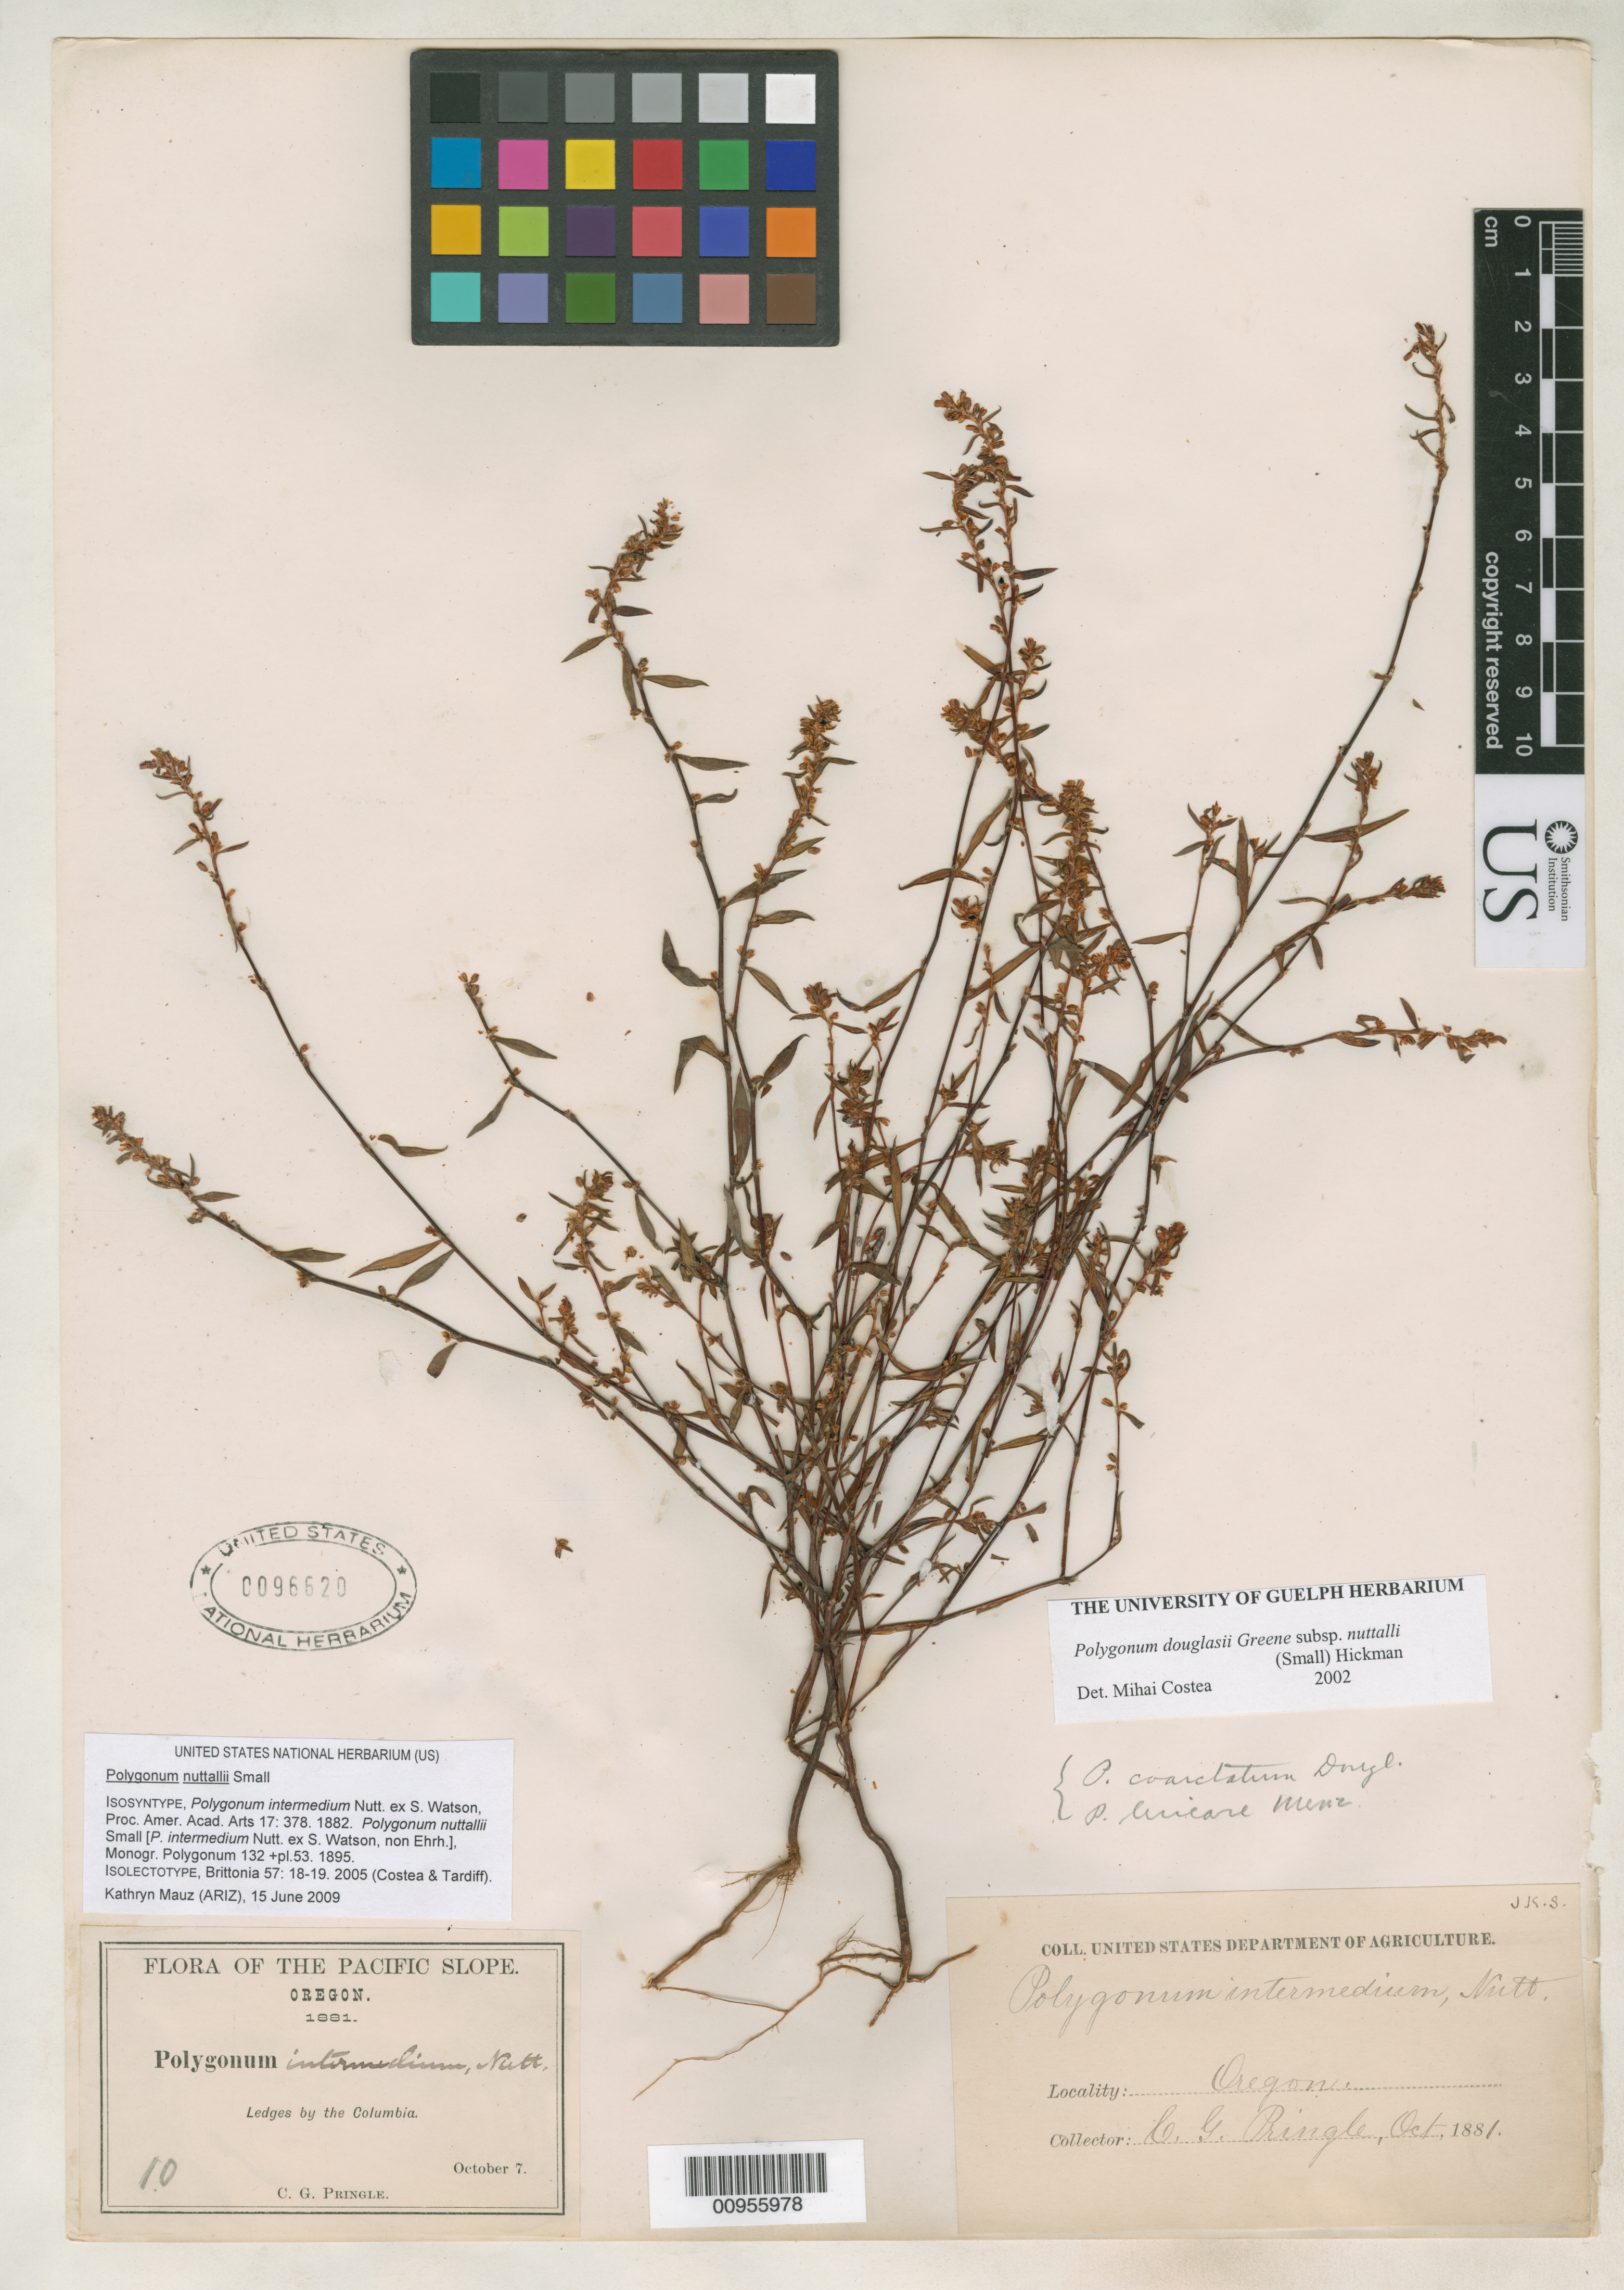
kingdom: Plantae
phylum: Tracheophyta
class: Magnoliopsida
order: Caryophyllales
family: Polygonaceae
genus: Polygonum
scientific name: Polygonum intermedium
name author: Nutt. ex S. Watson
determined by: Mauz, Kathryn, (ARIZ)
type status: Isolectotype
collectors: C. G. Pringle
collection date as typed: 07 Oct 1881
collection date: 1881-10-07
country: United States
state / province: Oregon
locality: Ledges by the Columbia.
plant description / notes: Later homonym of Polygonum intermedium Erhr. (1791).; Also a type of Polygonum nuttallii Small, nom. nov.; Replacement name for Polygonum intermedium Nutt. ex S. Wats., nom. illeg. (non Erhr.).; Also a type of Polygonum intermedium Nutt. ex S. Watson, nom. illeg.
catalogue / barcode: US 96620